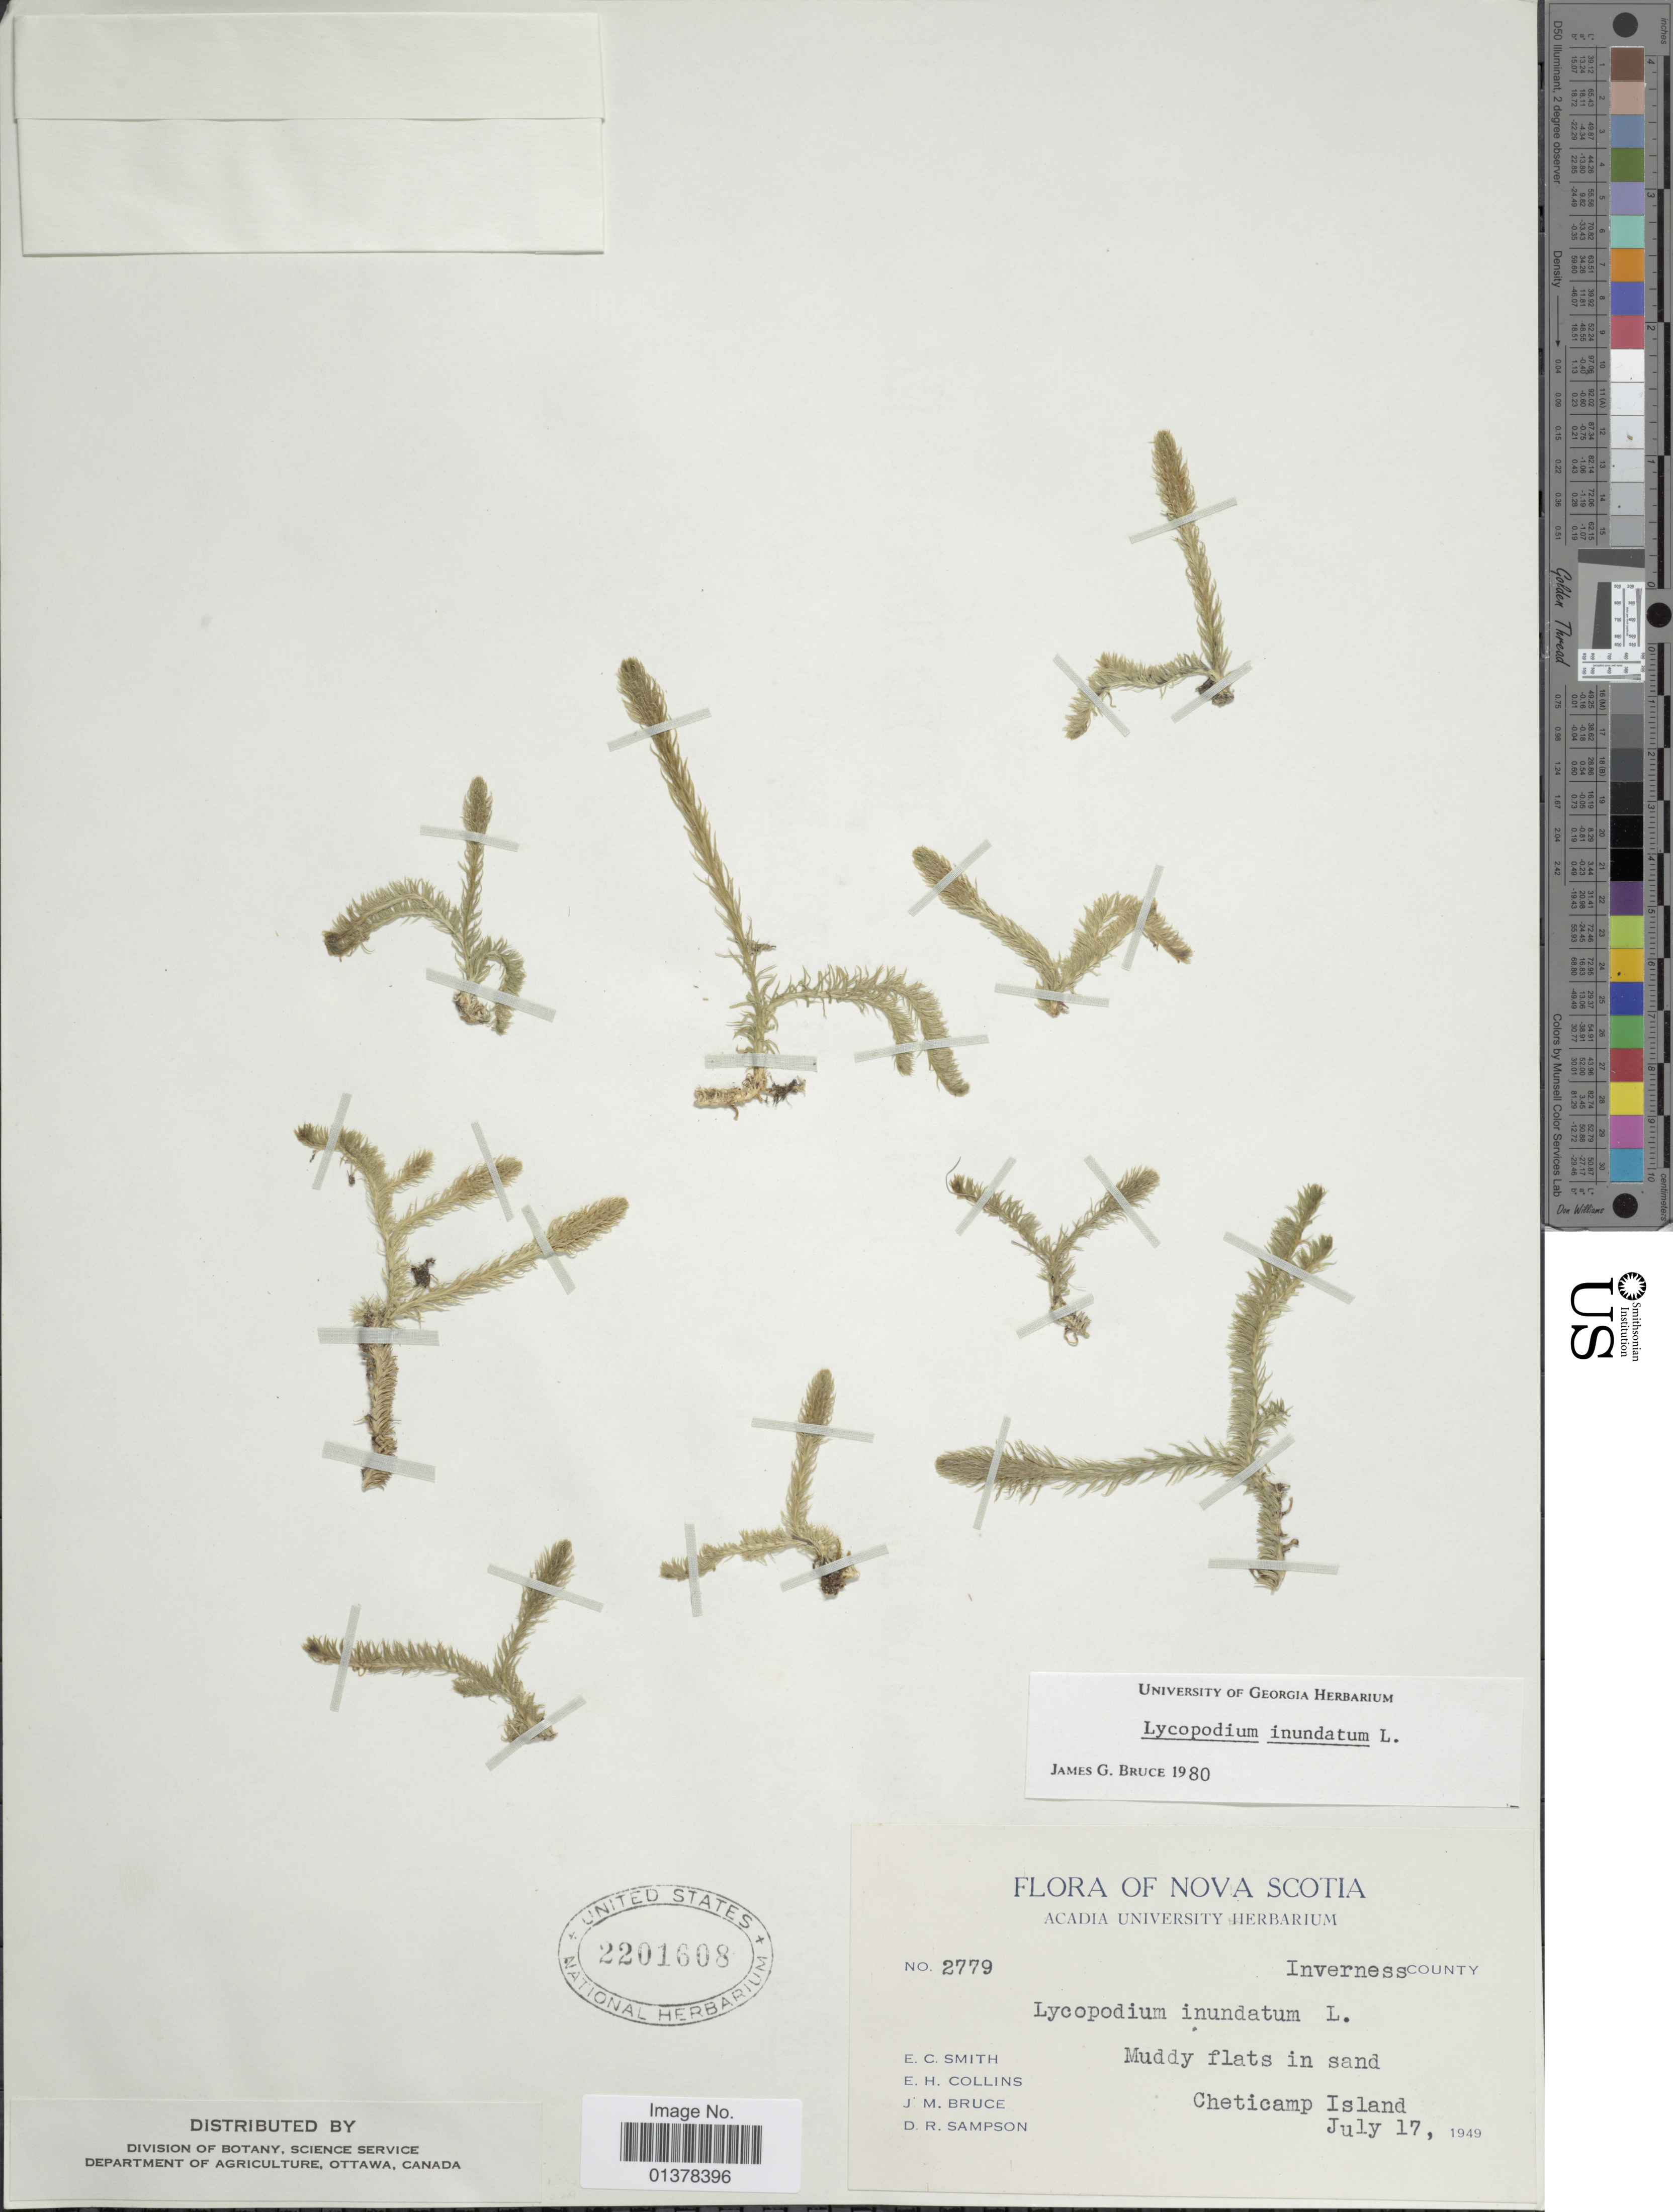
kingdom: Plantae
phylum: Tracheophyta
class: Lycopodiopsida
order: Lycopodiales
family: Lycopodiaceae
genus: Lycopodiella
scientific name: Lycopodiella inundata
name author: (L.) Holub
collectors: E. Smith, E. Collins, J. Bruce & D. Sampson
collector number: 2779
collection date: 1949-07-17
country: Canada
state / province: Nova Scotia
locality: Muddy flats in sand, Cheticamp Island, Inverness County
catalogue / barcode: US 2201608